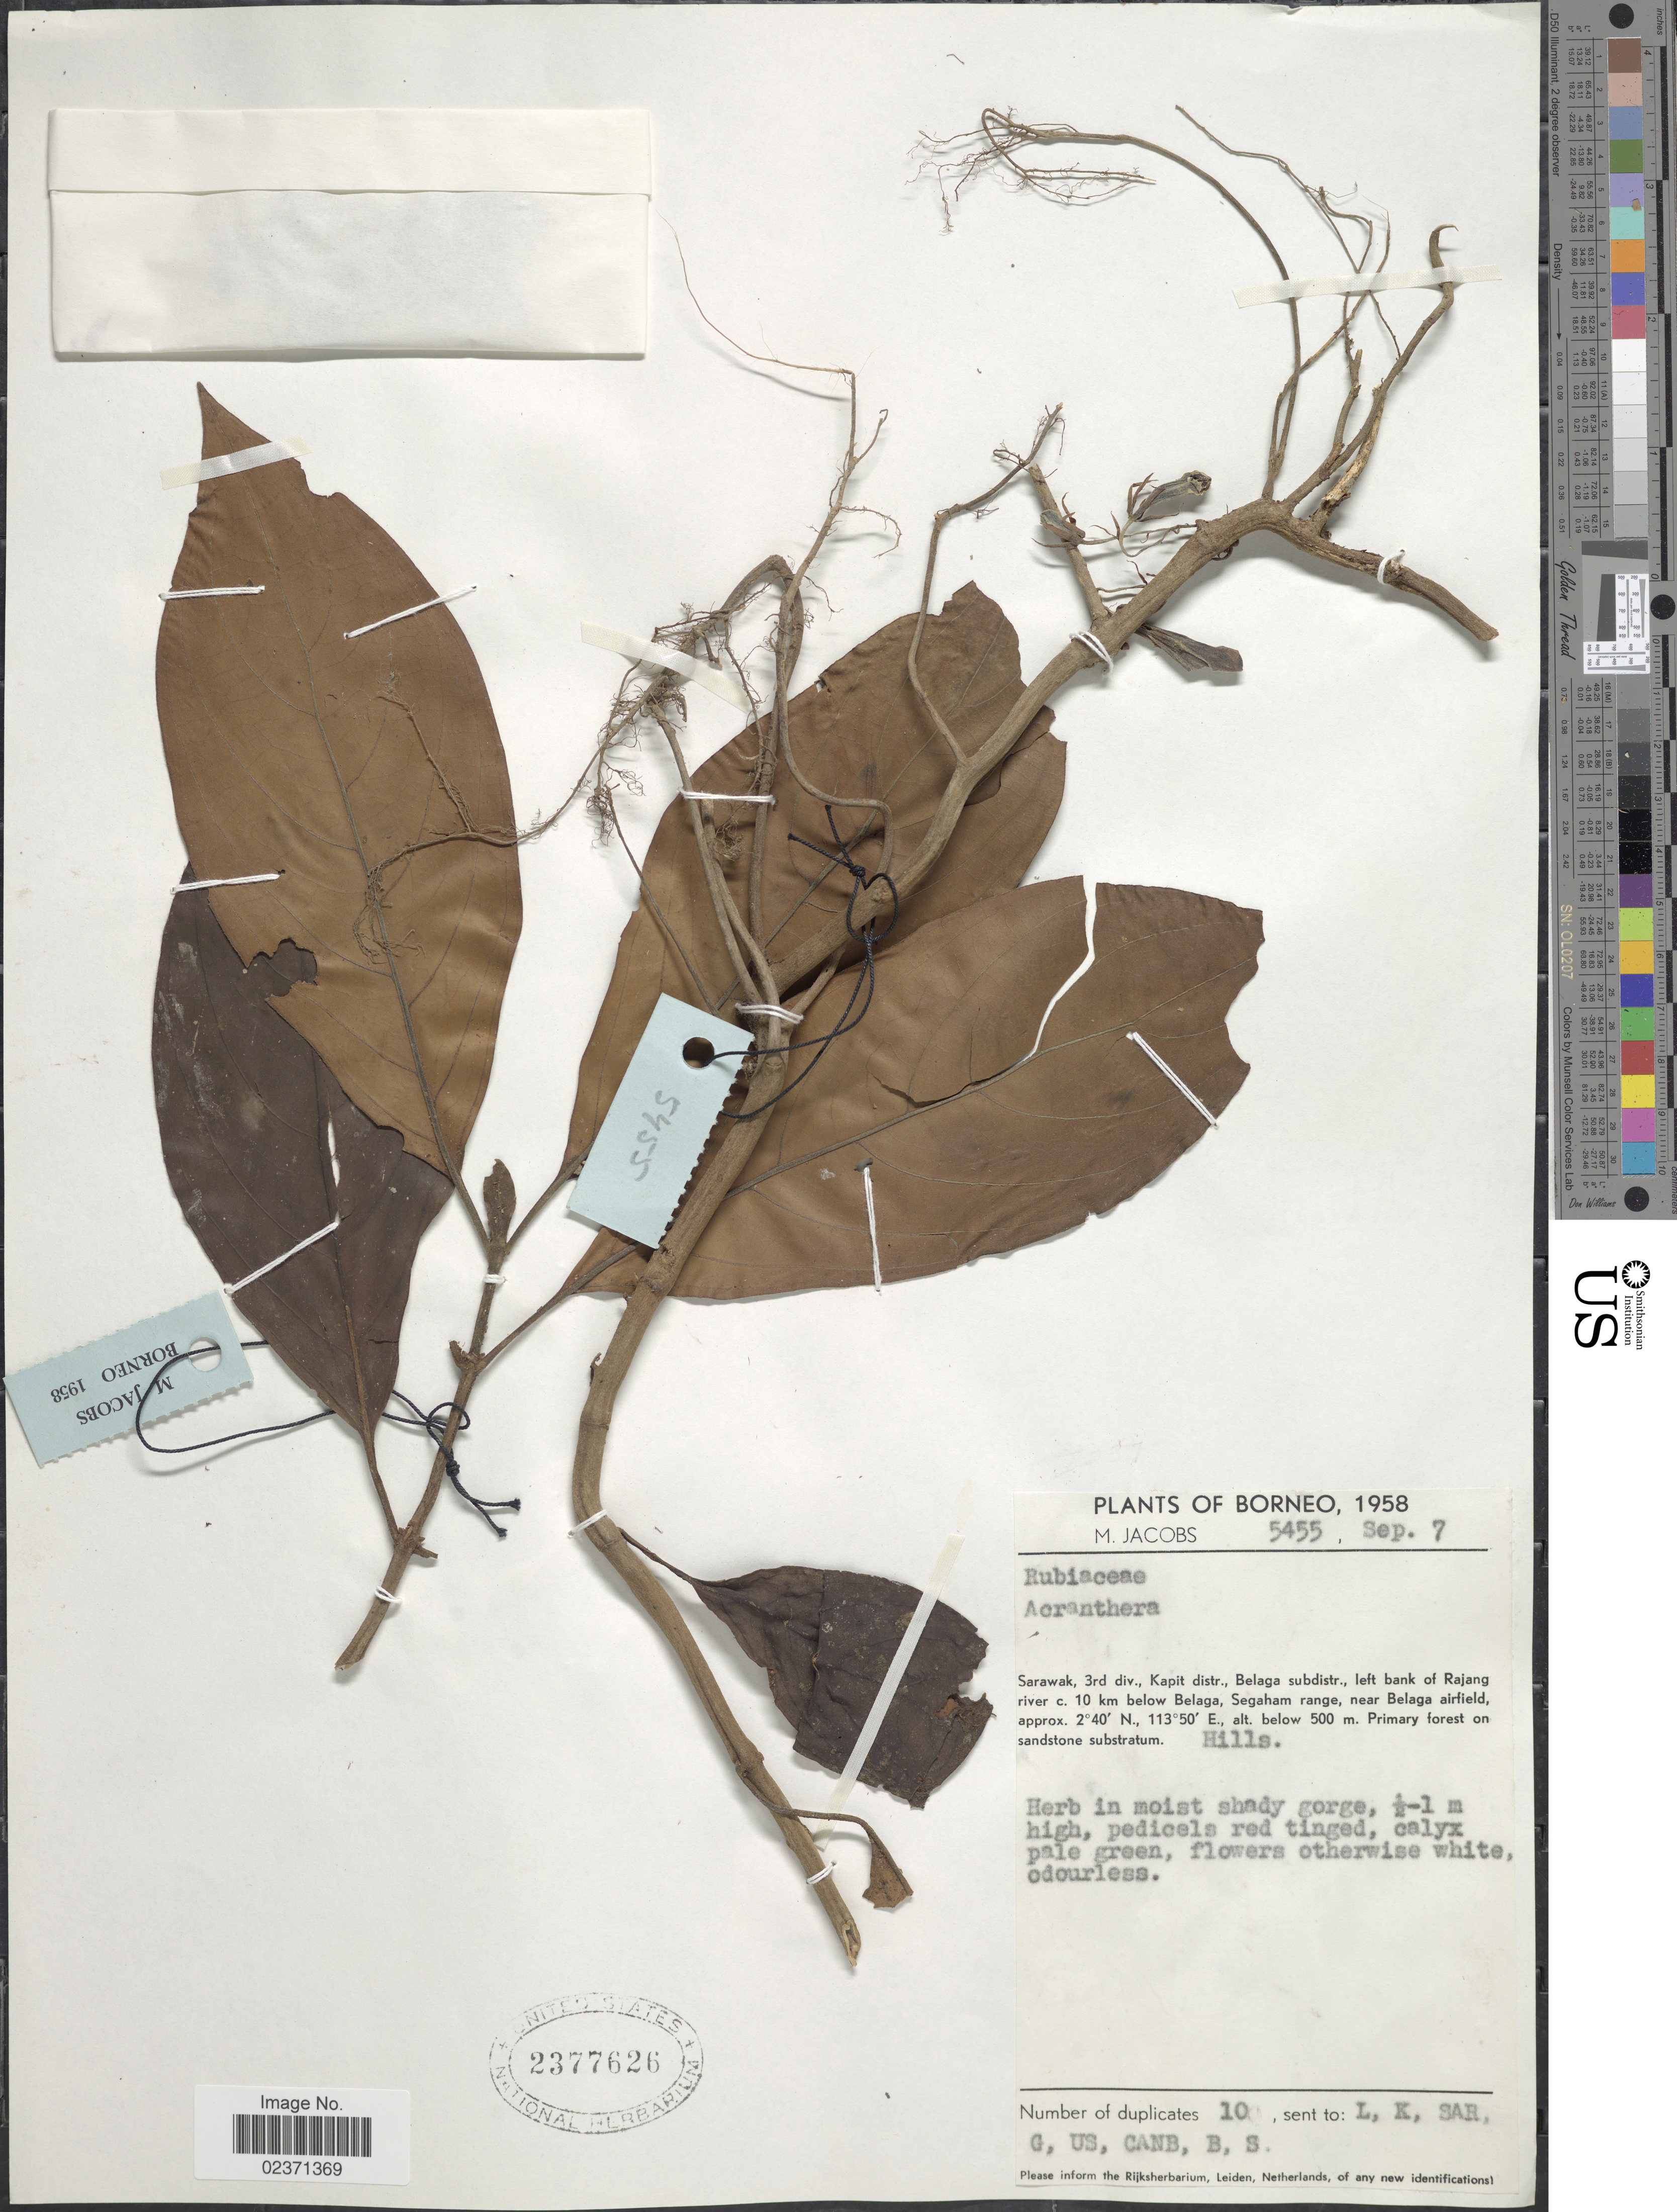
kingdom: Plantae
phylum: Tracheophyta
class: Magnoliopsida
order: Gentianales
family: Rubiaceae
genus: Acranthera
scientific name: Acranthera sp.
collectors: M. Jacobs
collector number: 5455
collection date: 1958-09-07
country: Malaysia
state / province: Sarawak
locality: Borneo. 3rd div., Kapit distr., Belaga subdistr., left bank of Rajang river c. 10 km below Belaga, Segaham range, near Belaga airfield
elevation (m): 500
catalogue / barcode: US 2377626